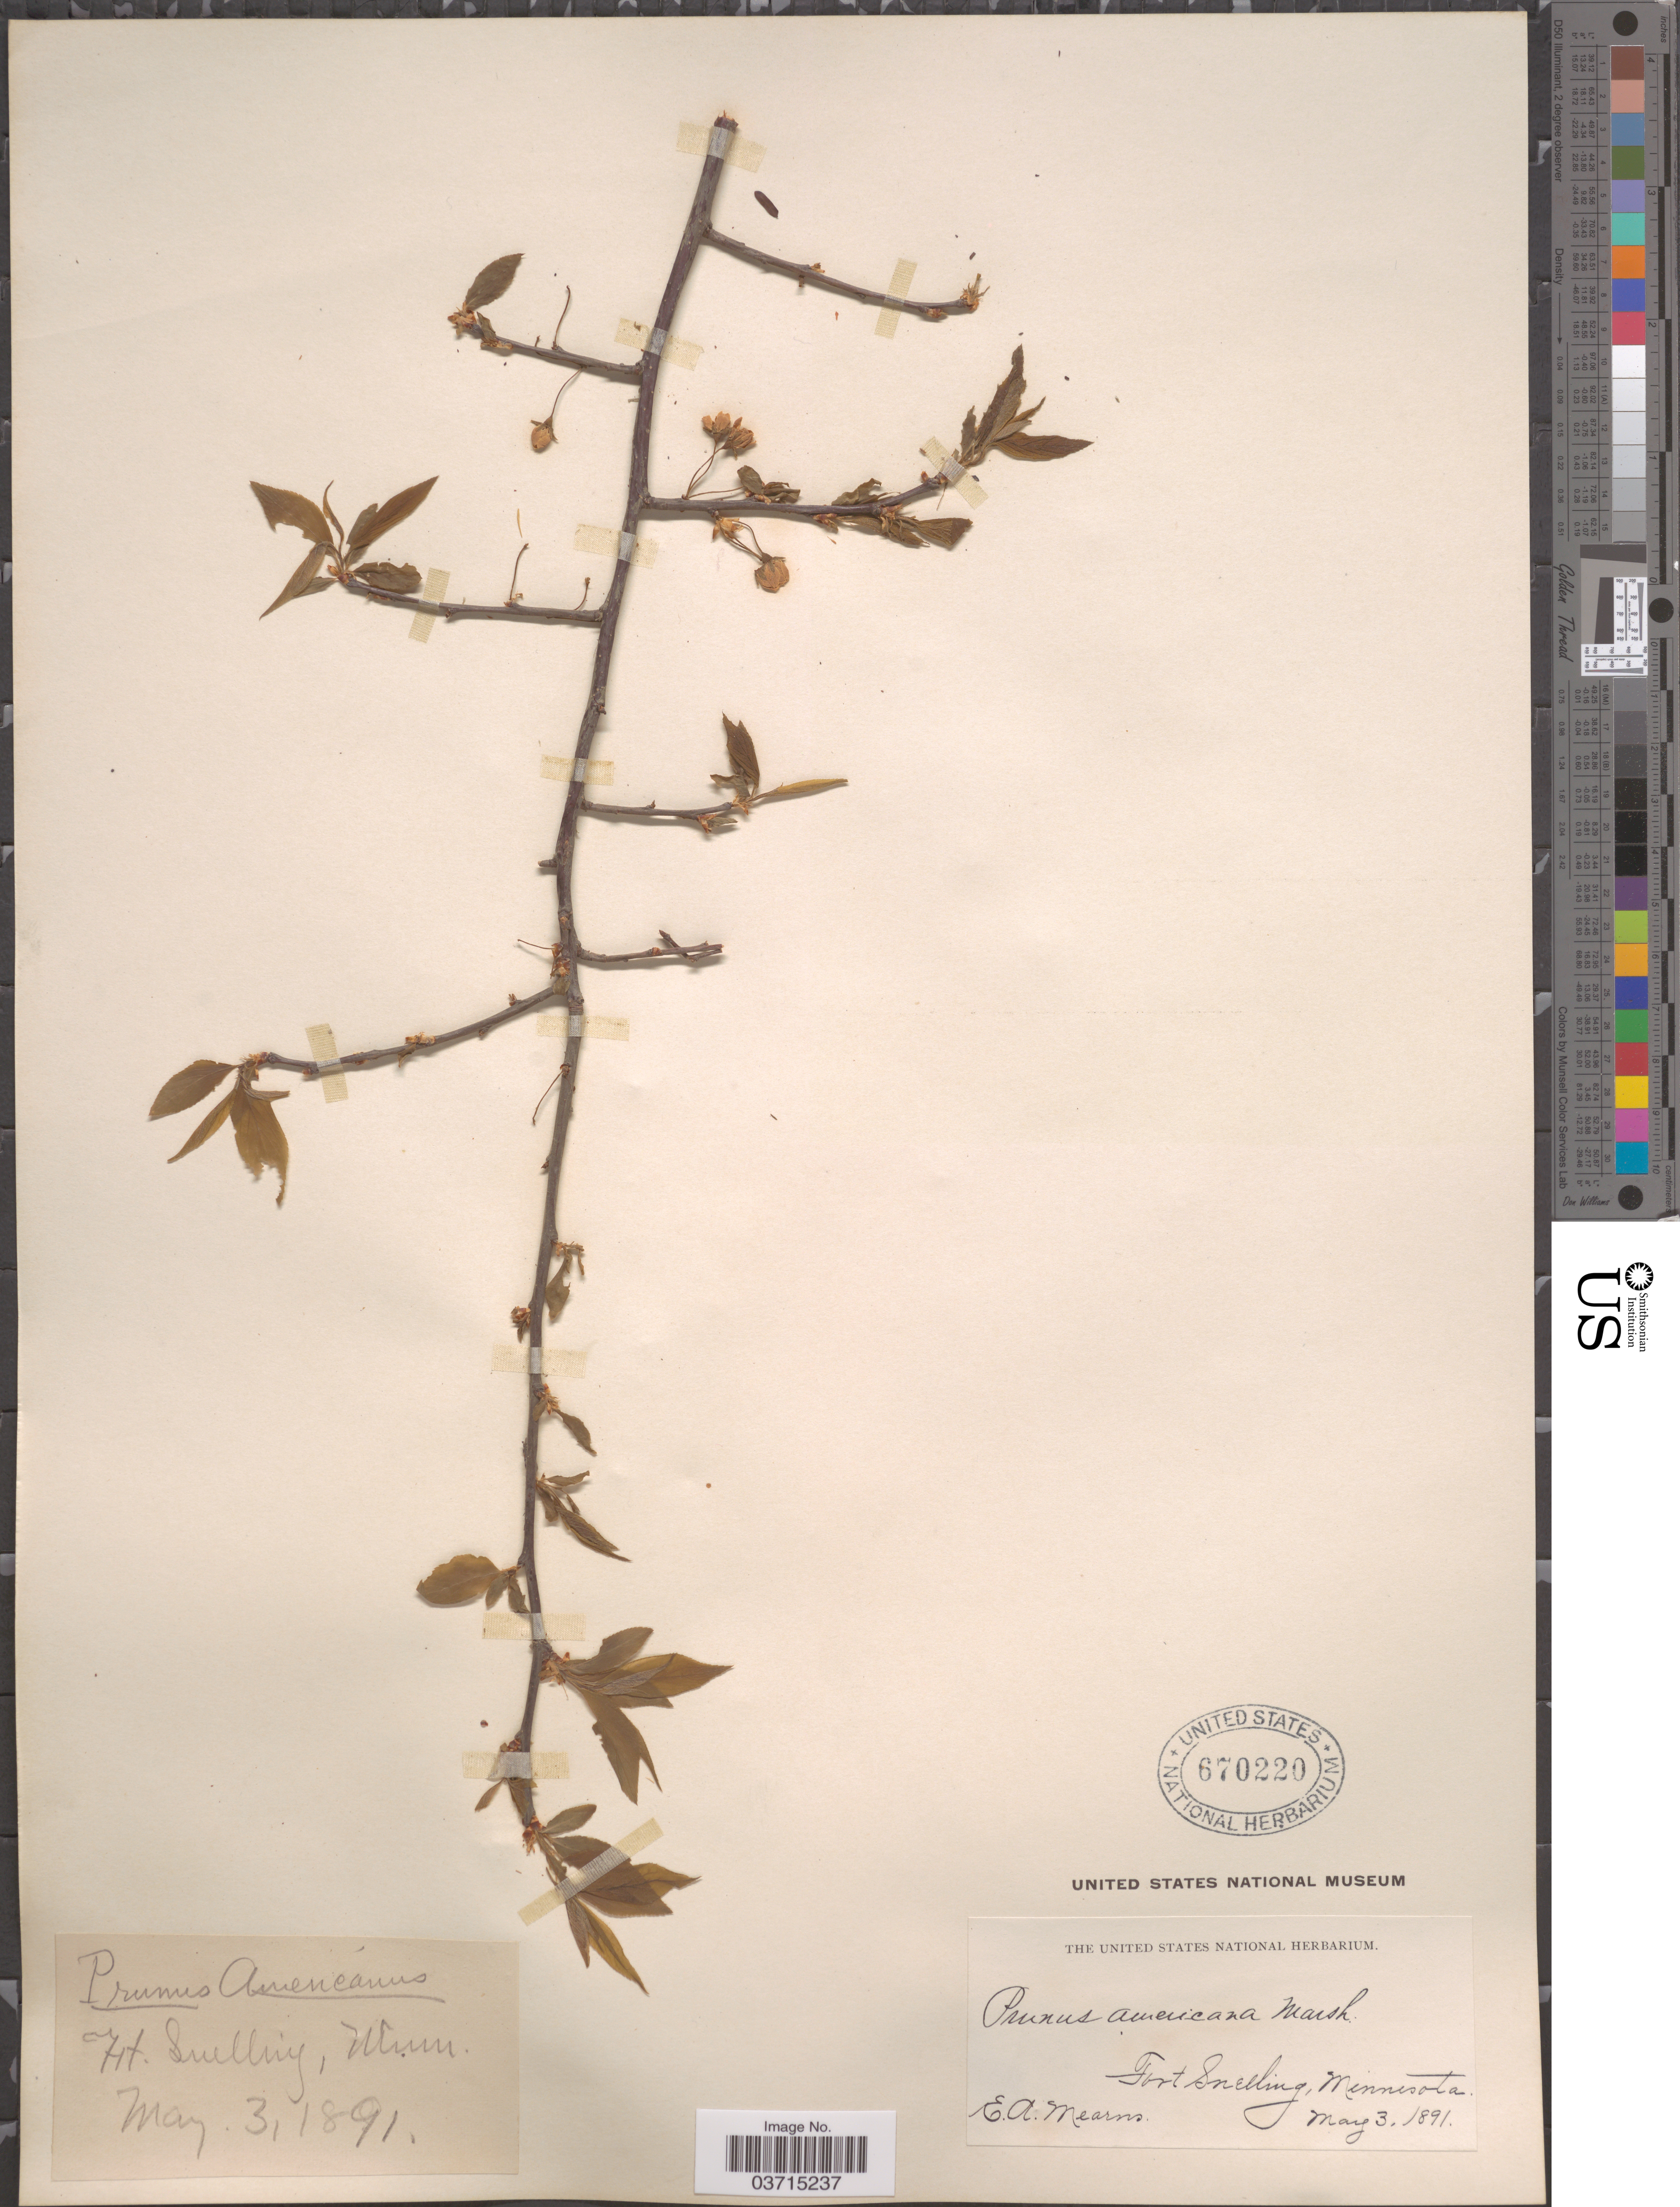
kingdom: Plantae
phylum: Tracheophyta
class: Magnoliopsida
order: Rosales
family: Rosaceae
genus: Prunus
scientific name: Prunus americana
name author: Marshall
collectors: E. A. Mearns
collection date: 1891-05-03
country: United States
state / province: Minnesota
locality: Fort Snelling.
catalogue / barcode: US 670220